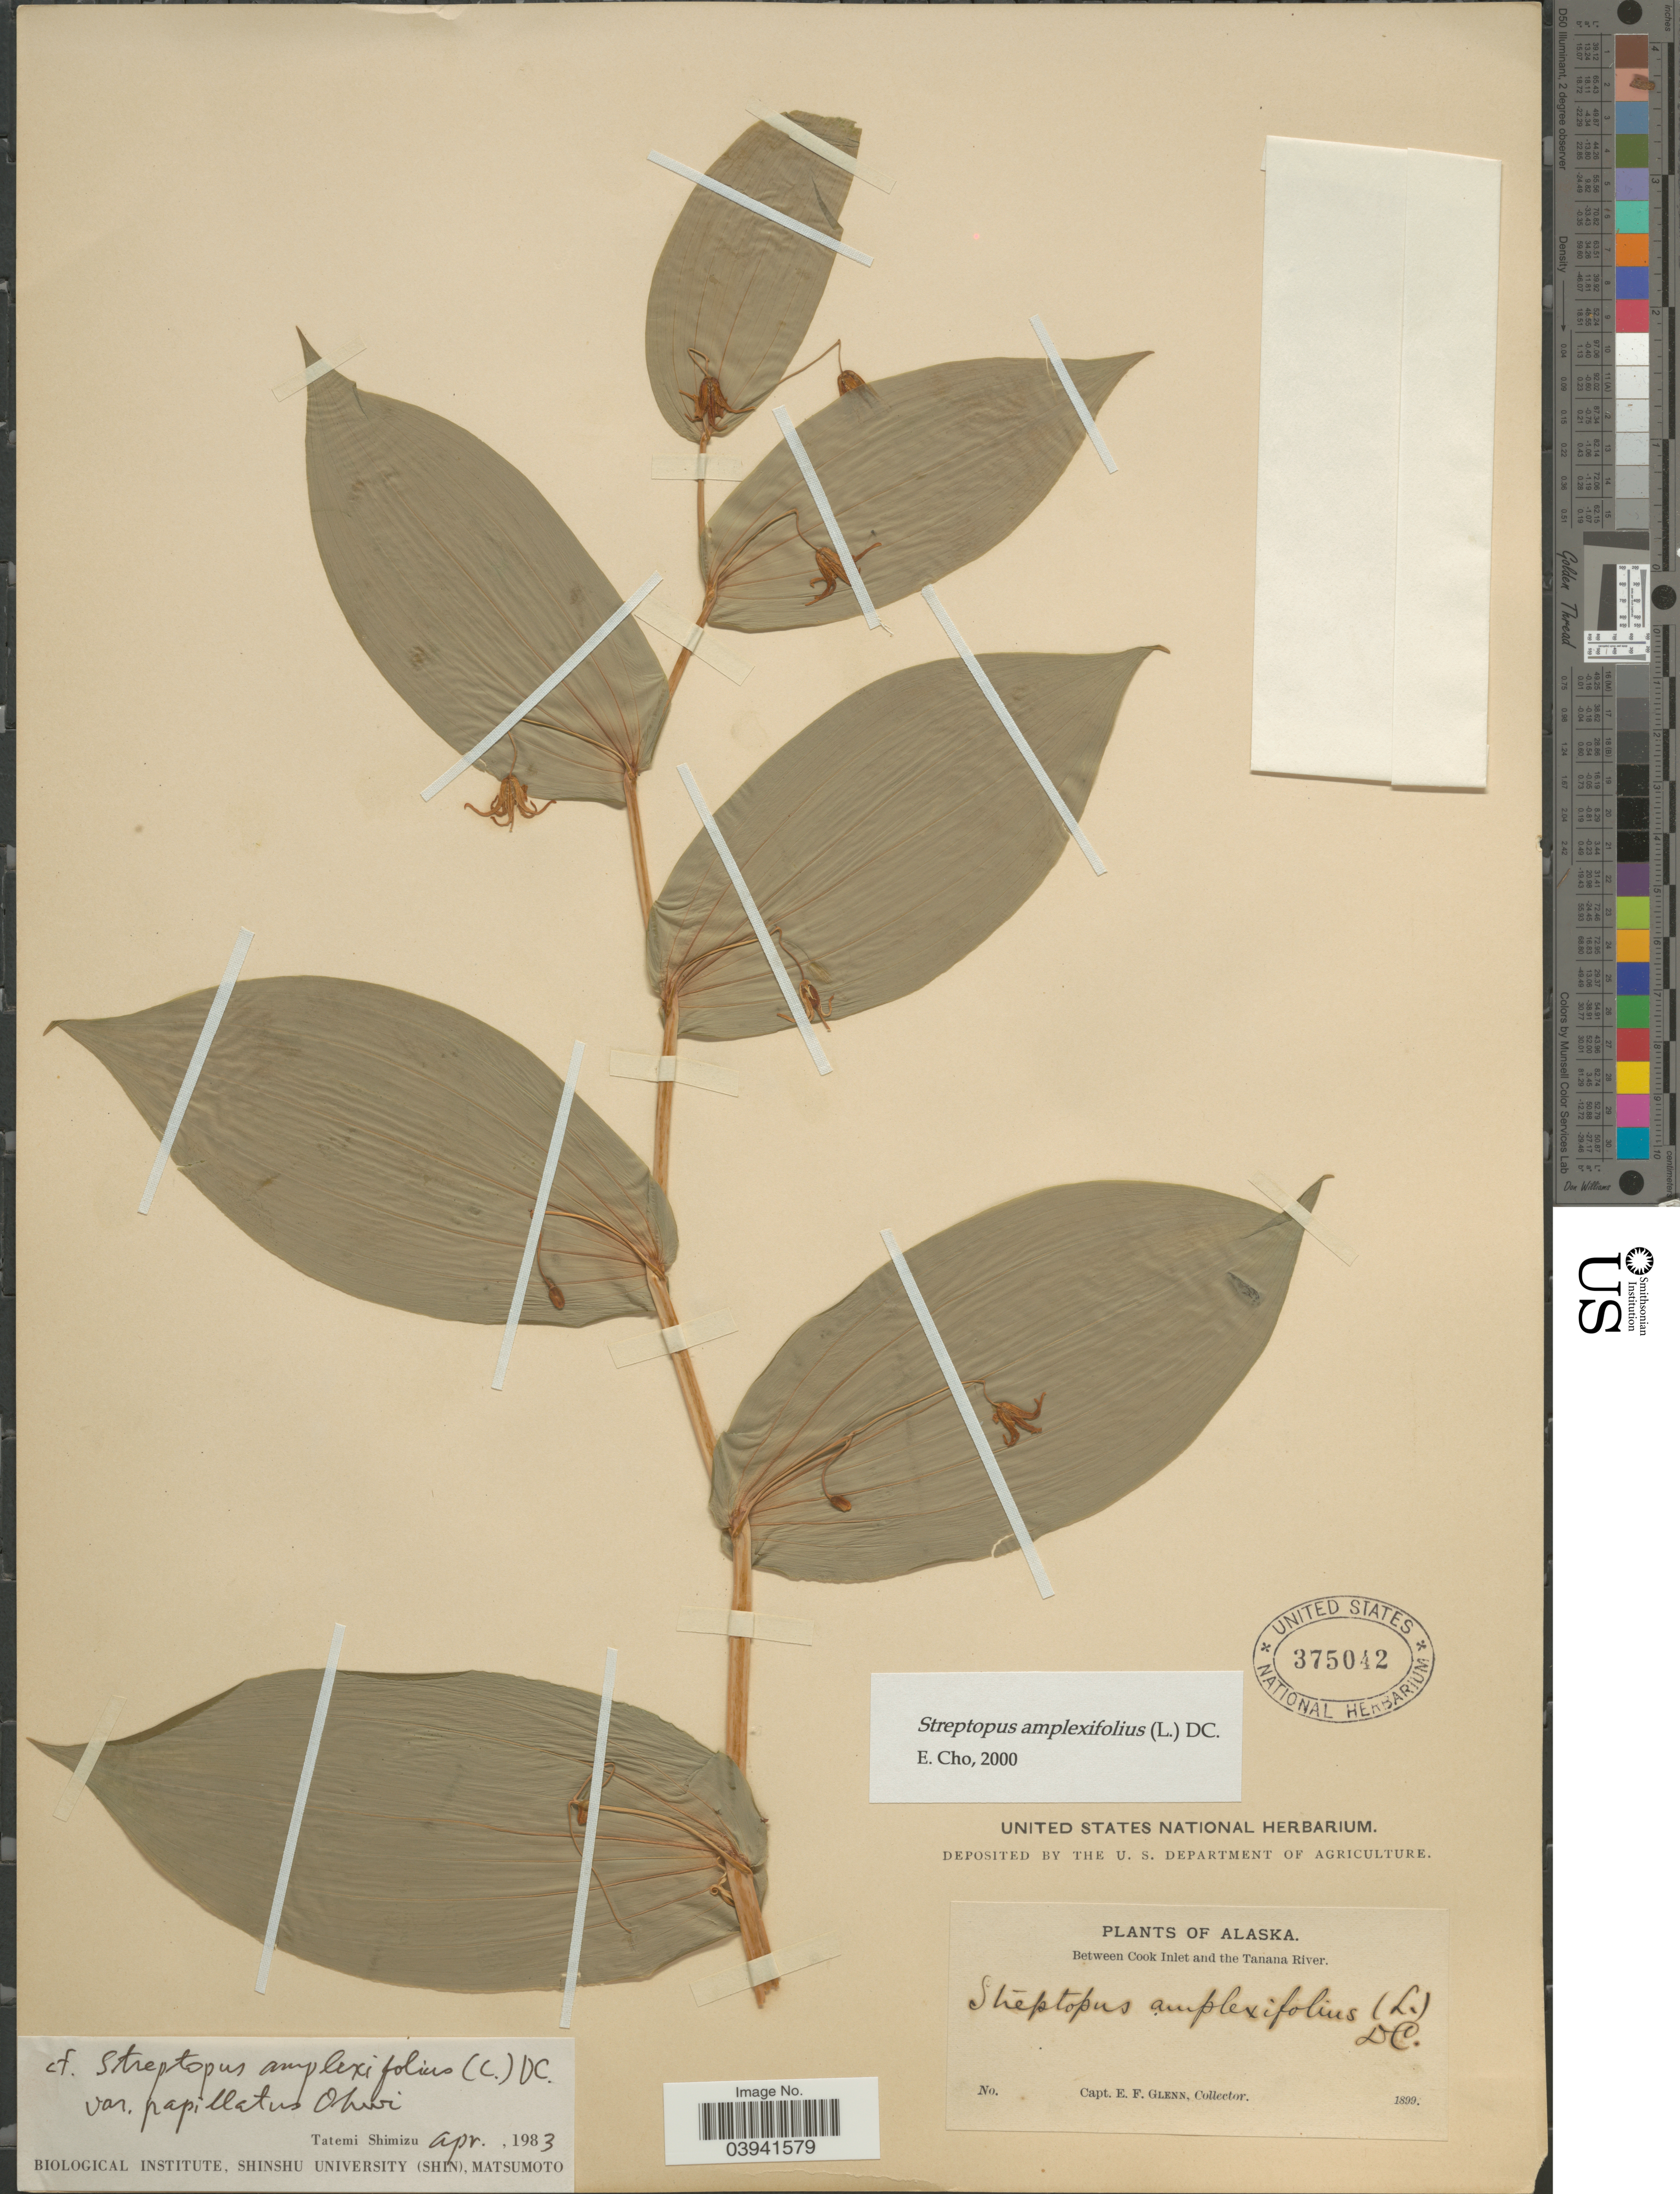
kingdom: Plantae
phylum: Tracheophyta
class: Liliopsida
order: Liliales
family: Liliaceae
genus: Streptopus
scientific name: Streptopus amplexifolius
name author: (L.) DC.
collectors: E. Glenn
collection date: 1899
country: United States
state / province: Alaska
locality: Between Cook Inlet and the Tanana River.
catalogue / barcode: US 375042